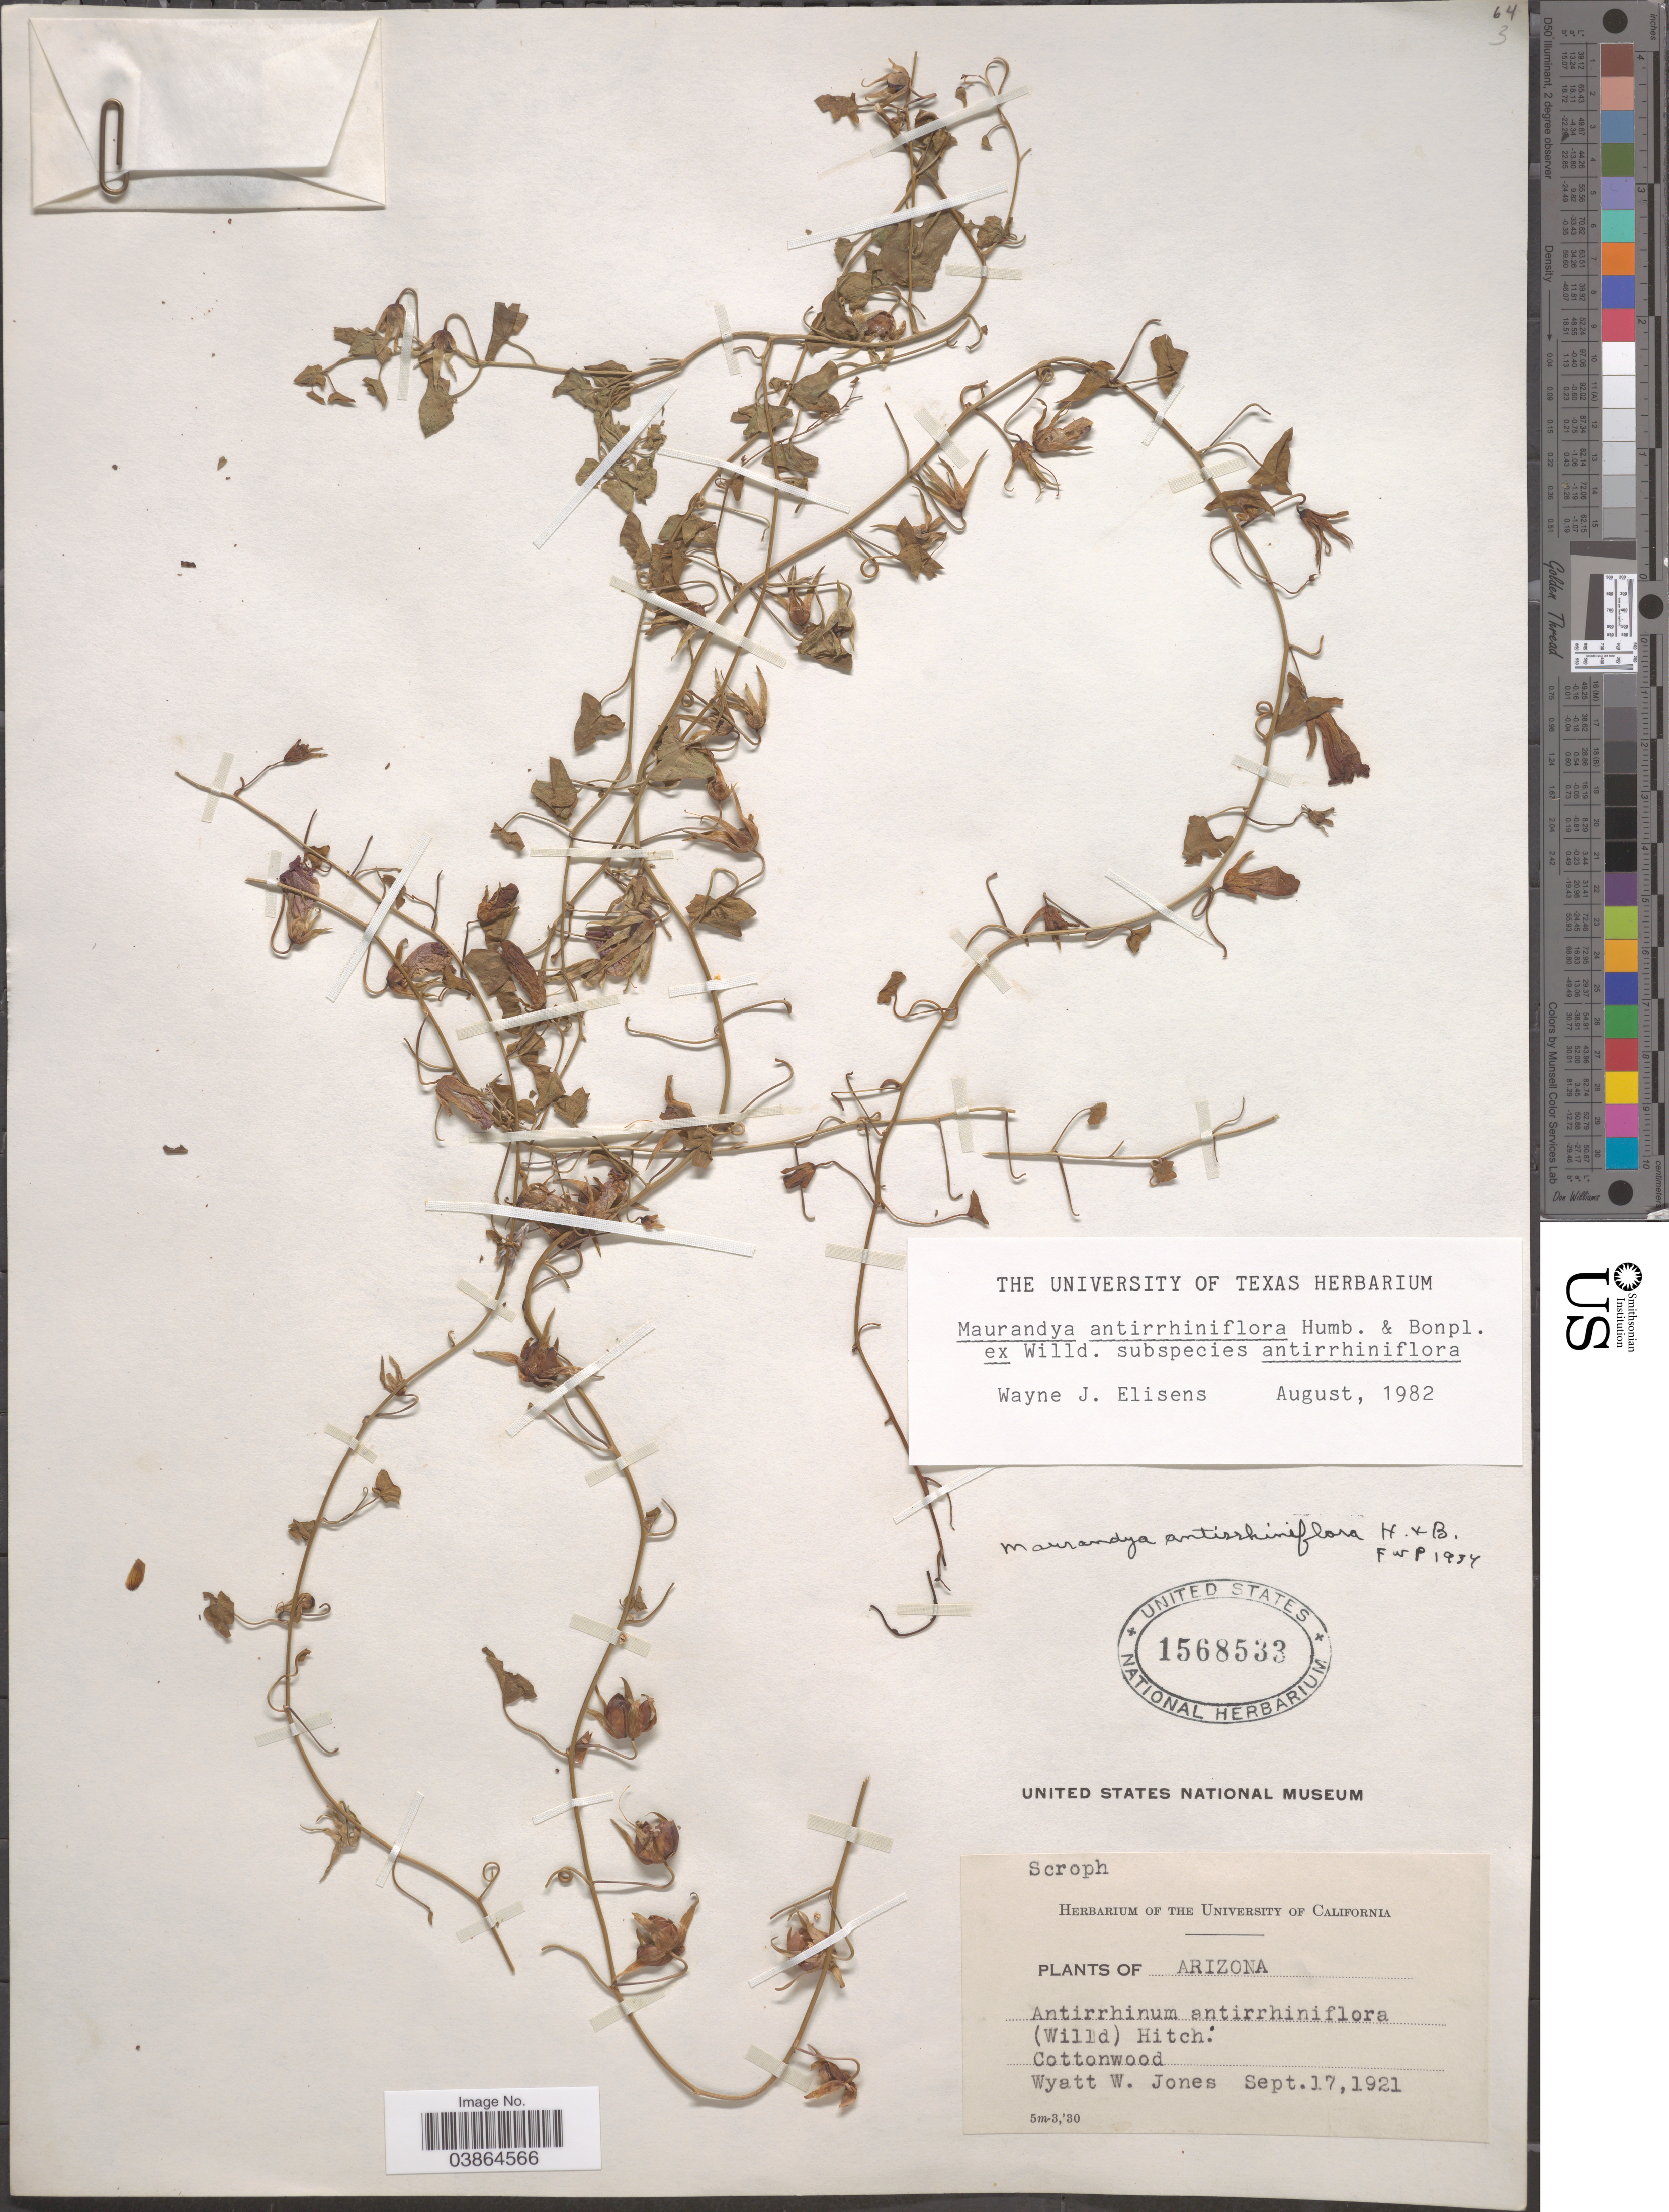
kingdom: Plantae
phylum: Tracheophyta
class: Magnoliopsida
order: Lamiales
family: Plantaginaceae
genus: Maurandya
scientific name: Maurandya antirrhiniflora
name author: Humb. & Bonpl. ex Willd.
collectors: W. W. Jones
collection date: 1921-09-17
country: United States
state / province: Arizona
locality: Cottonwood.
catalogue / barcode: US 1568533